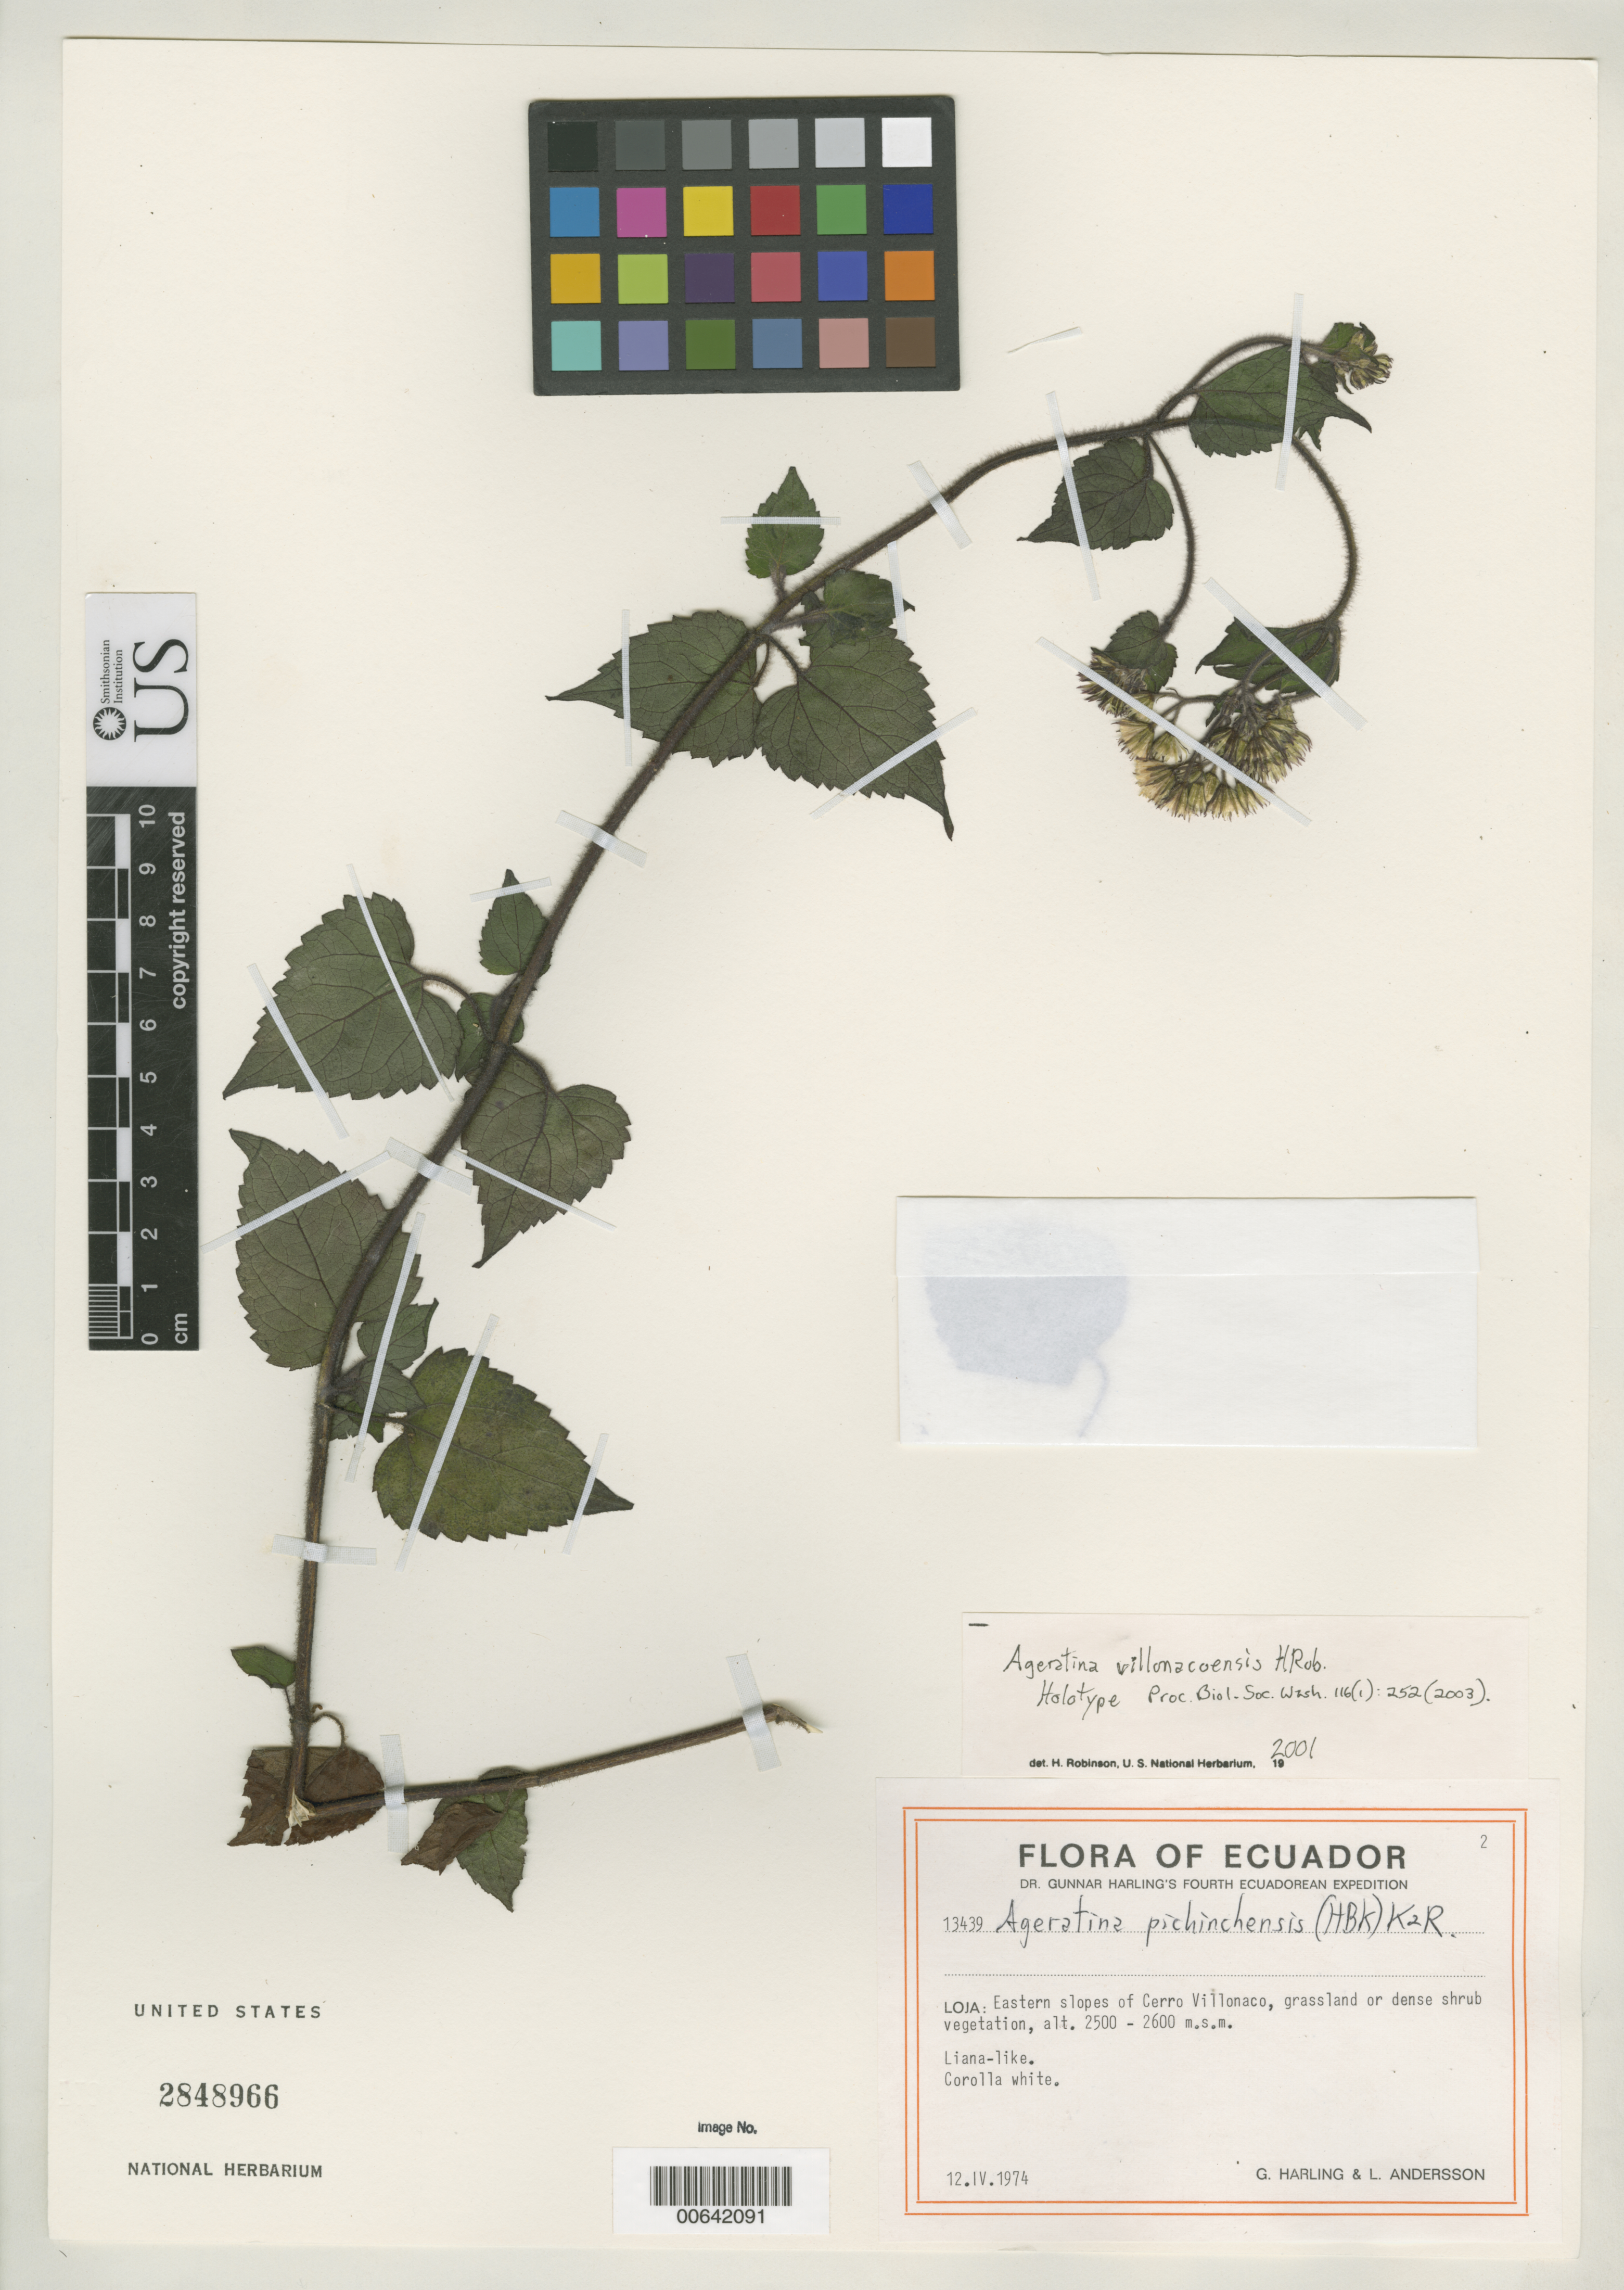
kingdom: Plantae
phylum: Tracheophyta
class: Magnoliopsida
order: Asterales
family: Asteraceae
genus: Ageratina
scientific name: Ageratina villonacoensis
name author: H. Rob.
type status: Holotype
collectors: G. Harling & L. Andersson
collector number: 13439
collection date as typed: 12 Apr 1974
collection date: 1974-04-12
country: Ecuador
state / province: Loja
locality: Eastern slopes of Cerro Villonaco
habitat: Grassland or dense shrub vegetation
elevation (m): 2500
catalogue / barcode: US 2848966